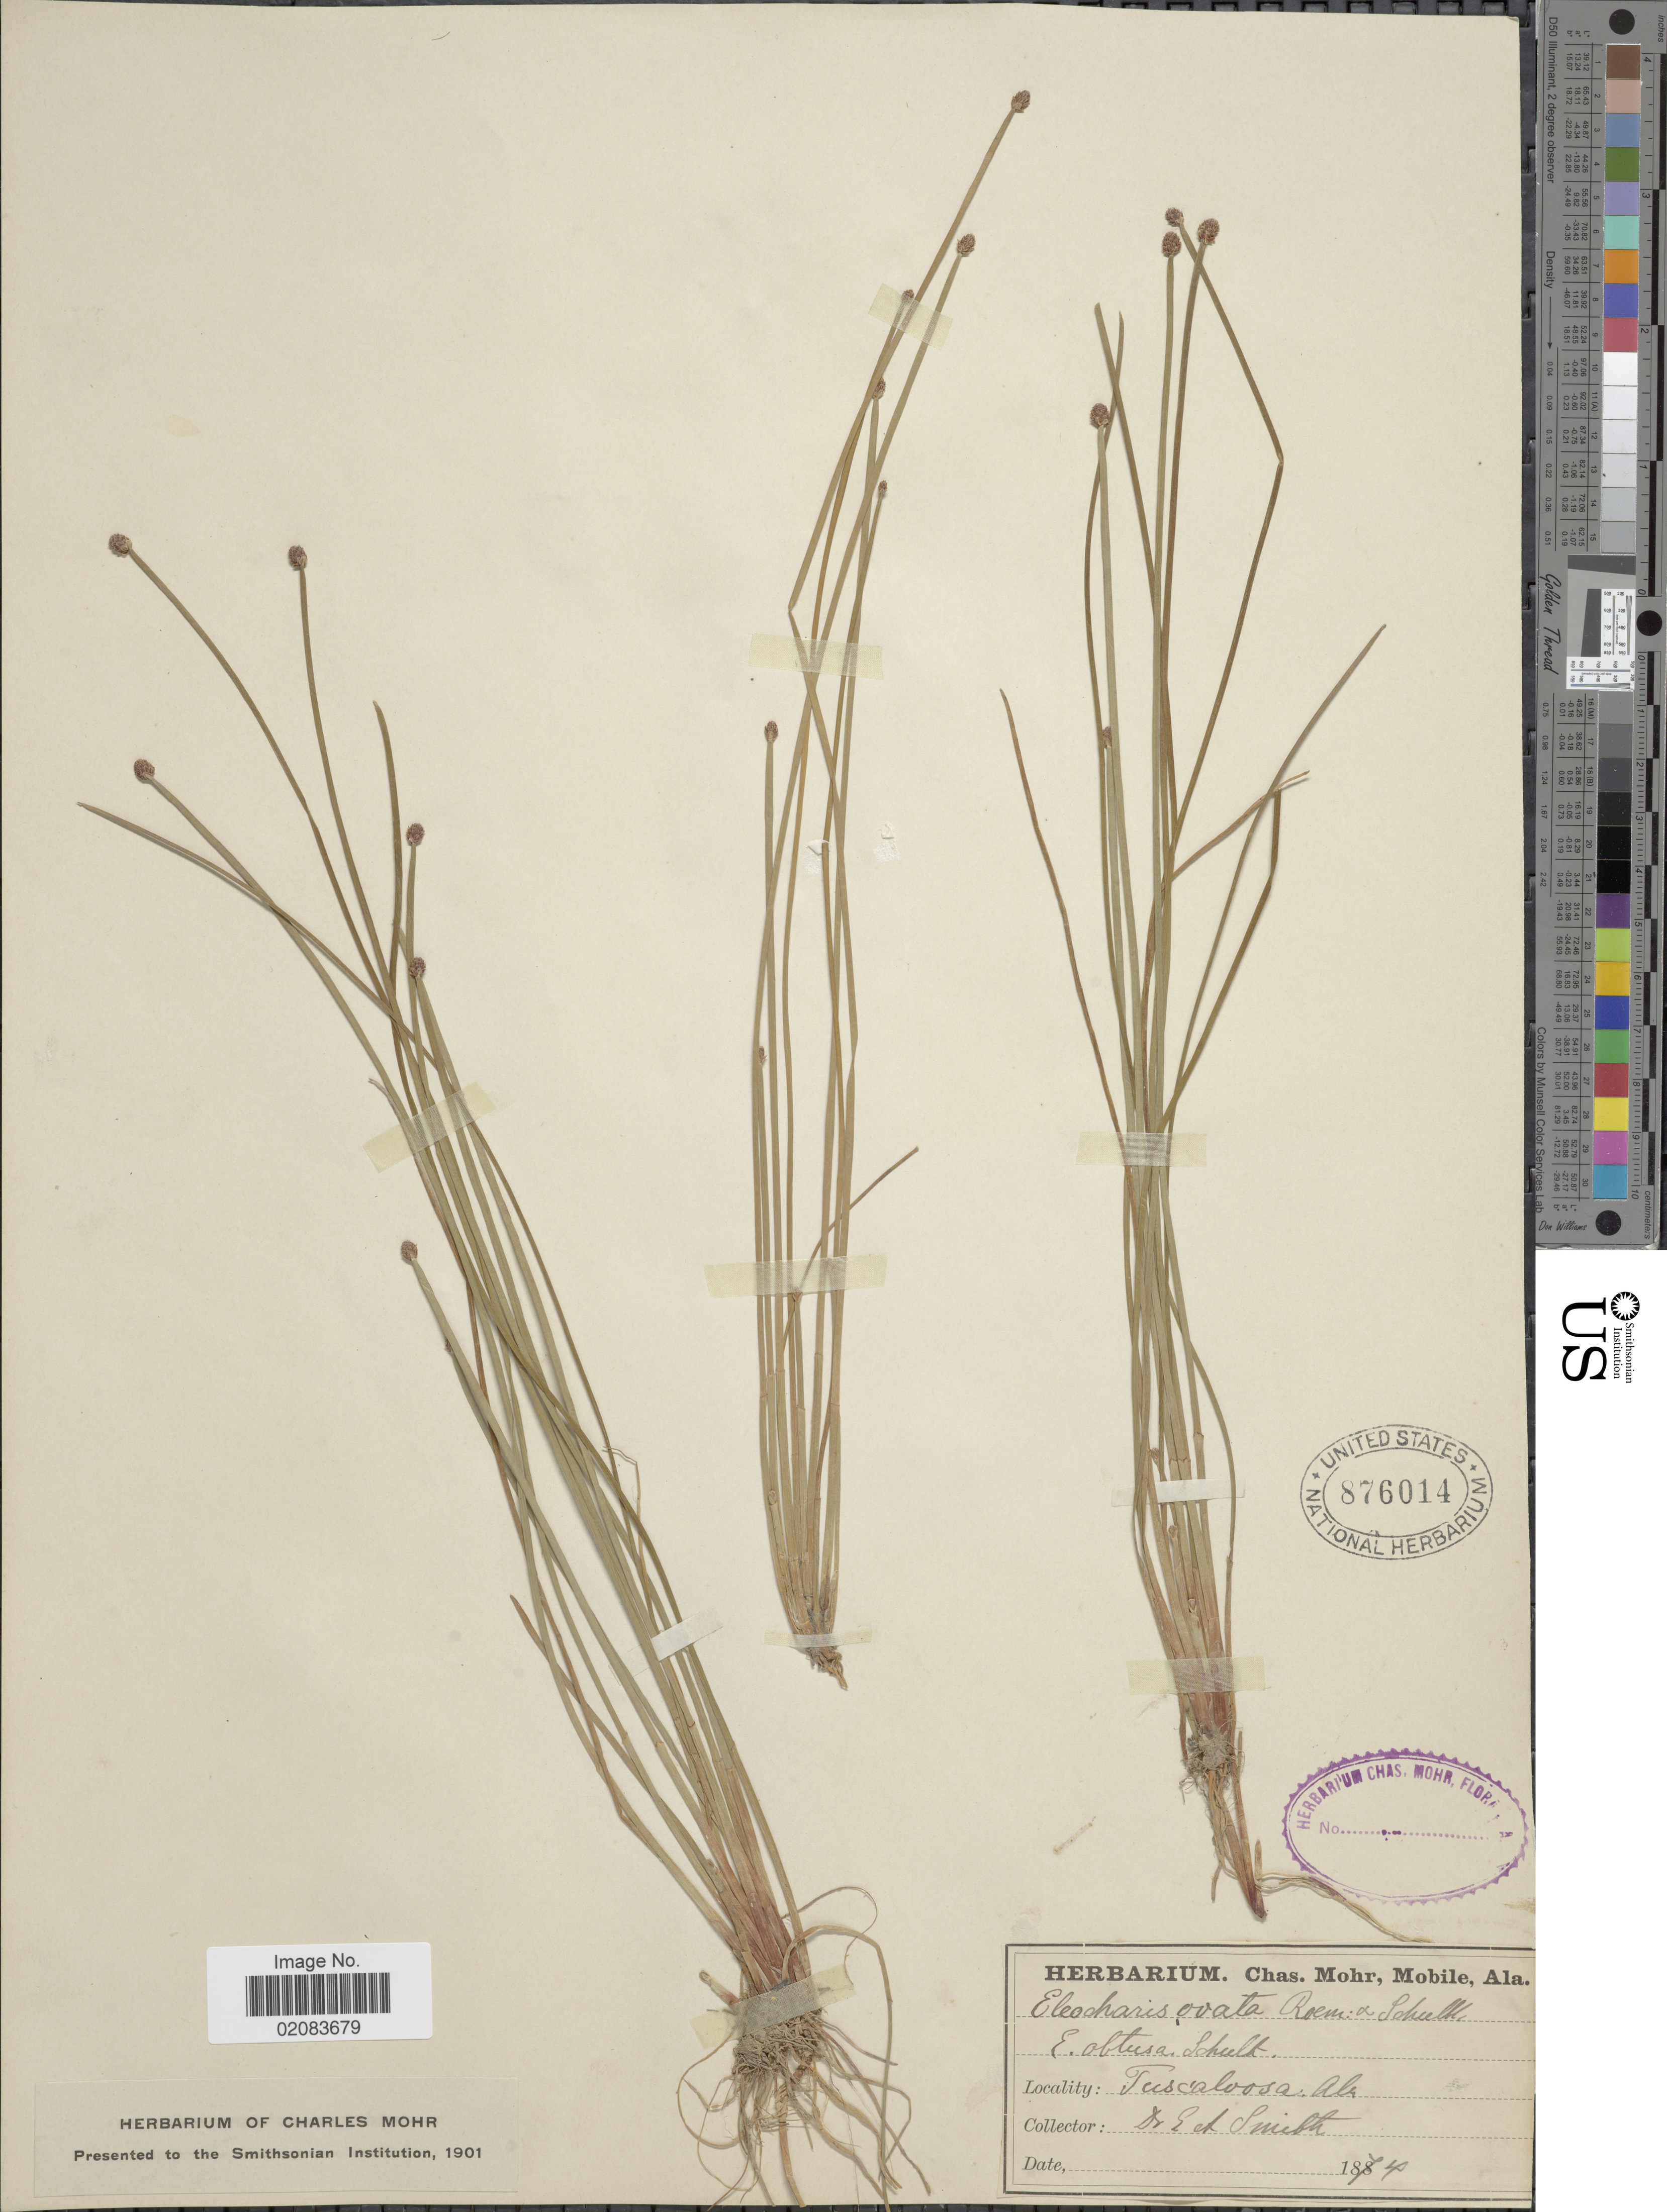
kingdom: Plantae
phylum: Tracheophyta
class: Liliopsida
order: Poales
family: Cyperaceae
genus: Eleocharis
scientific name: Eleocharis obtusa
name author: (Willd.) Schult.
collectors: E. A. Smith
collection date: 1874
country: United States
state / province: Alabama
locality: Tuscaloosa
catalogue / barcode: US 876014